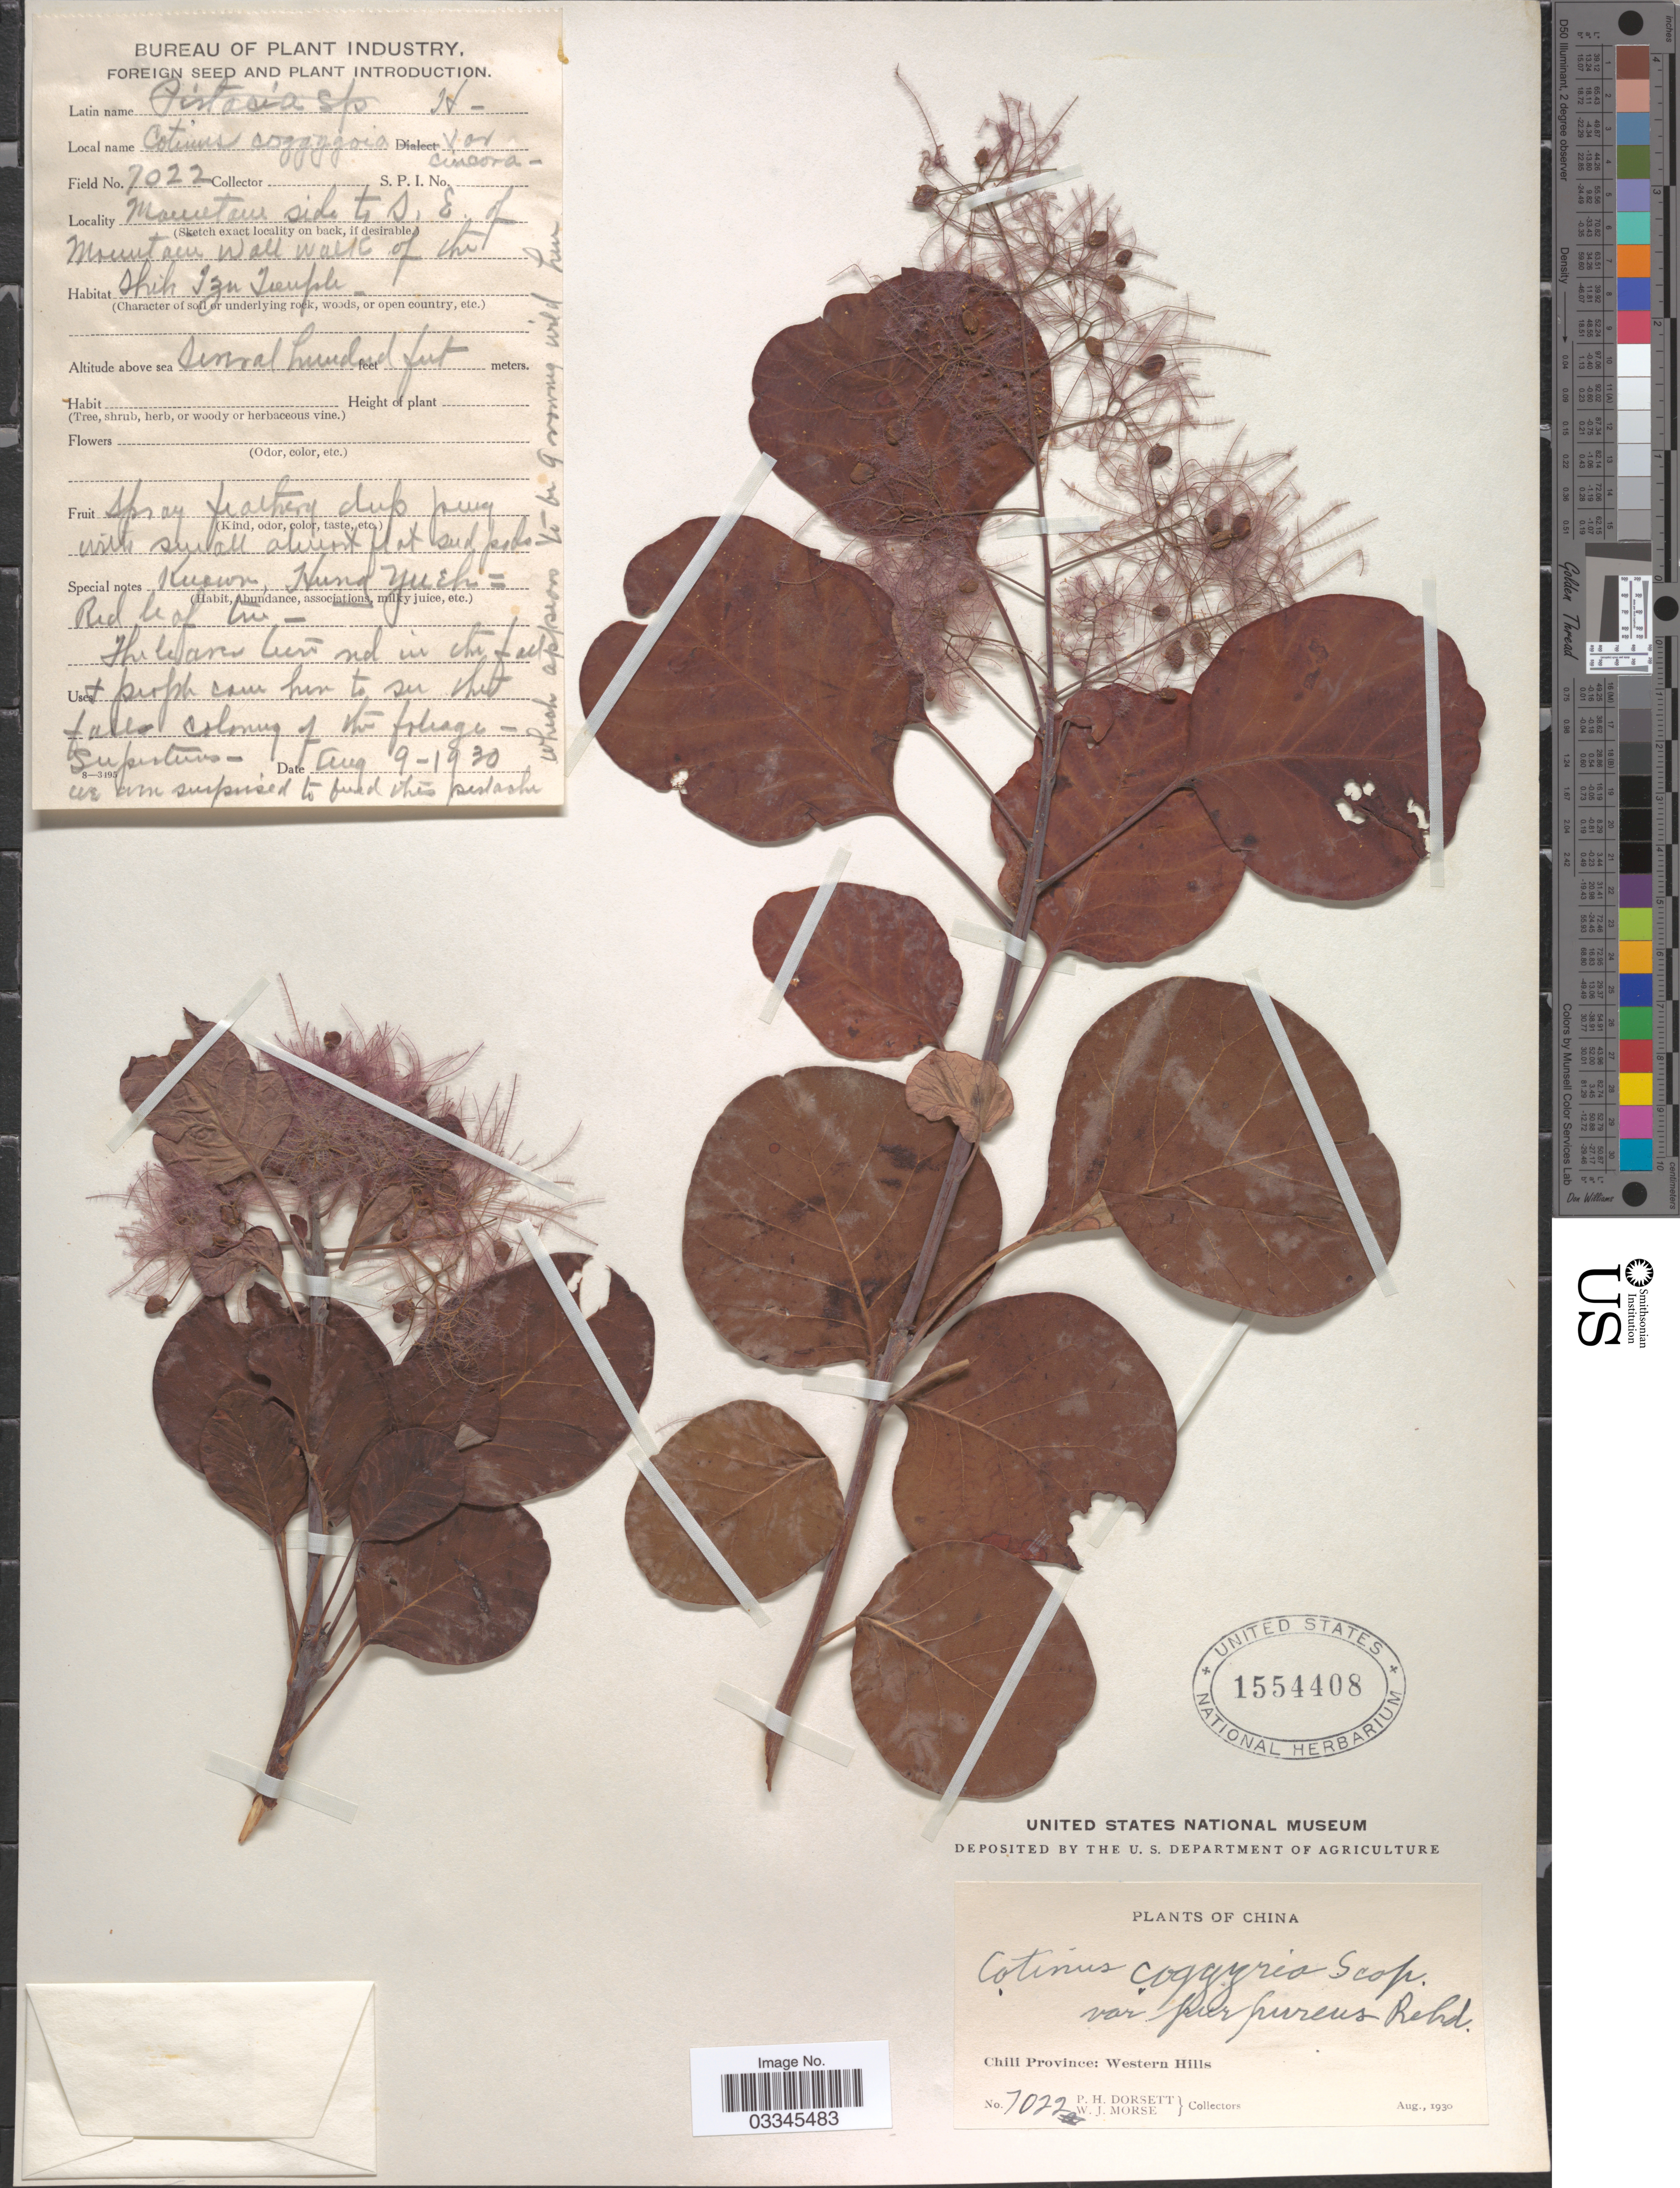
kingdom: Plantae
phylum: Tracheophyta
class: Magnoliopsida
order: Sapindales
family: Anacardiaceae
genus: Cotinus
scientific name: Cotinus coggygria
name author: Scop.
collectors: P. H. Dorsett & W. J. Morse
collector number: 7022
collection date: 1930-08-09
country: China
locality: Mountain side to S. E. of Mountain Wall walk of the Shih Tzu Temple. Chili Province: Western Hills.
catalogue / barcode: US 1554408